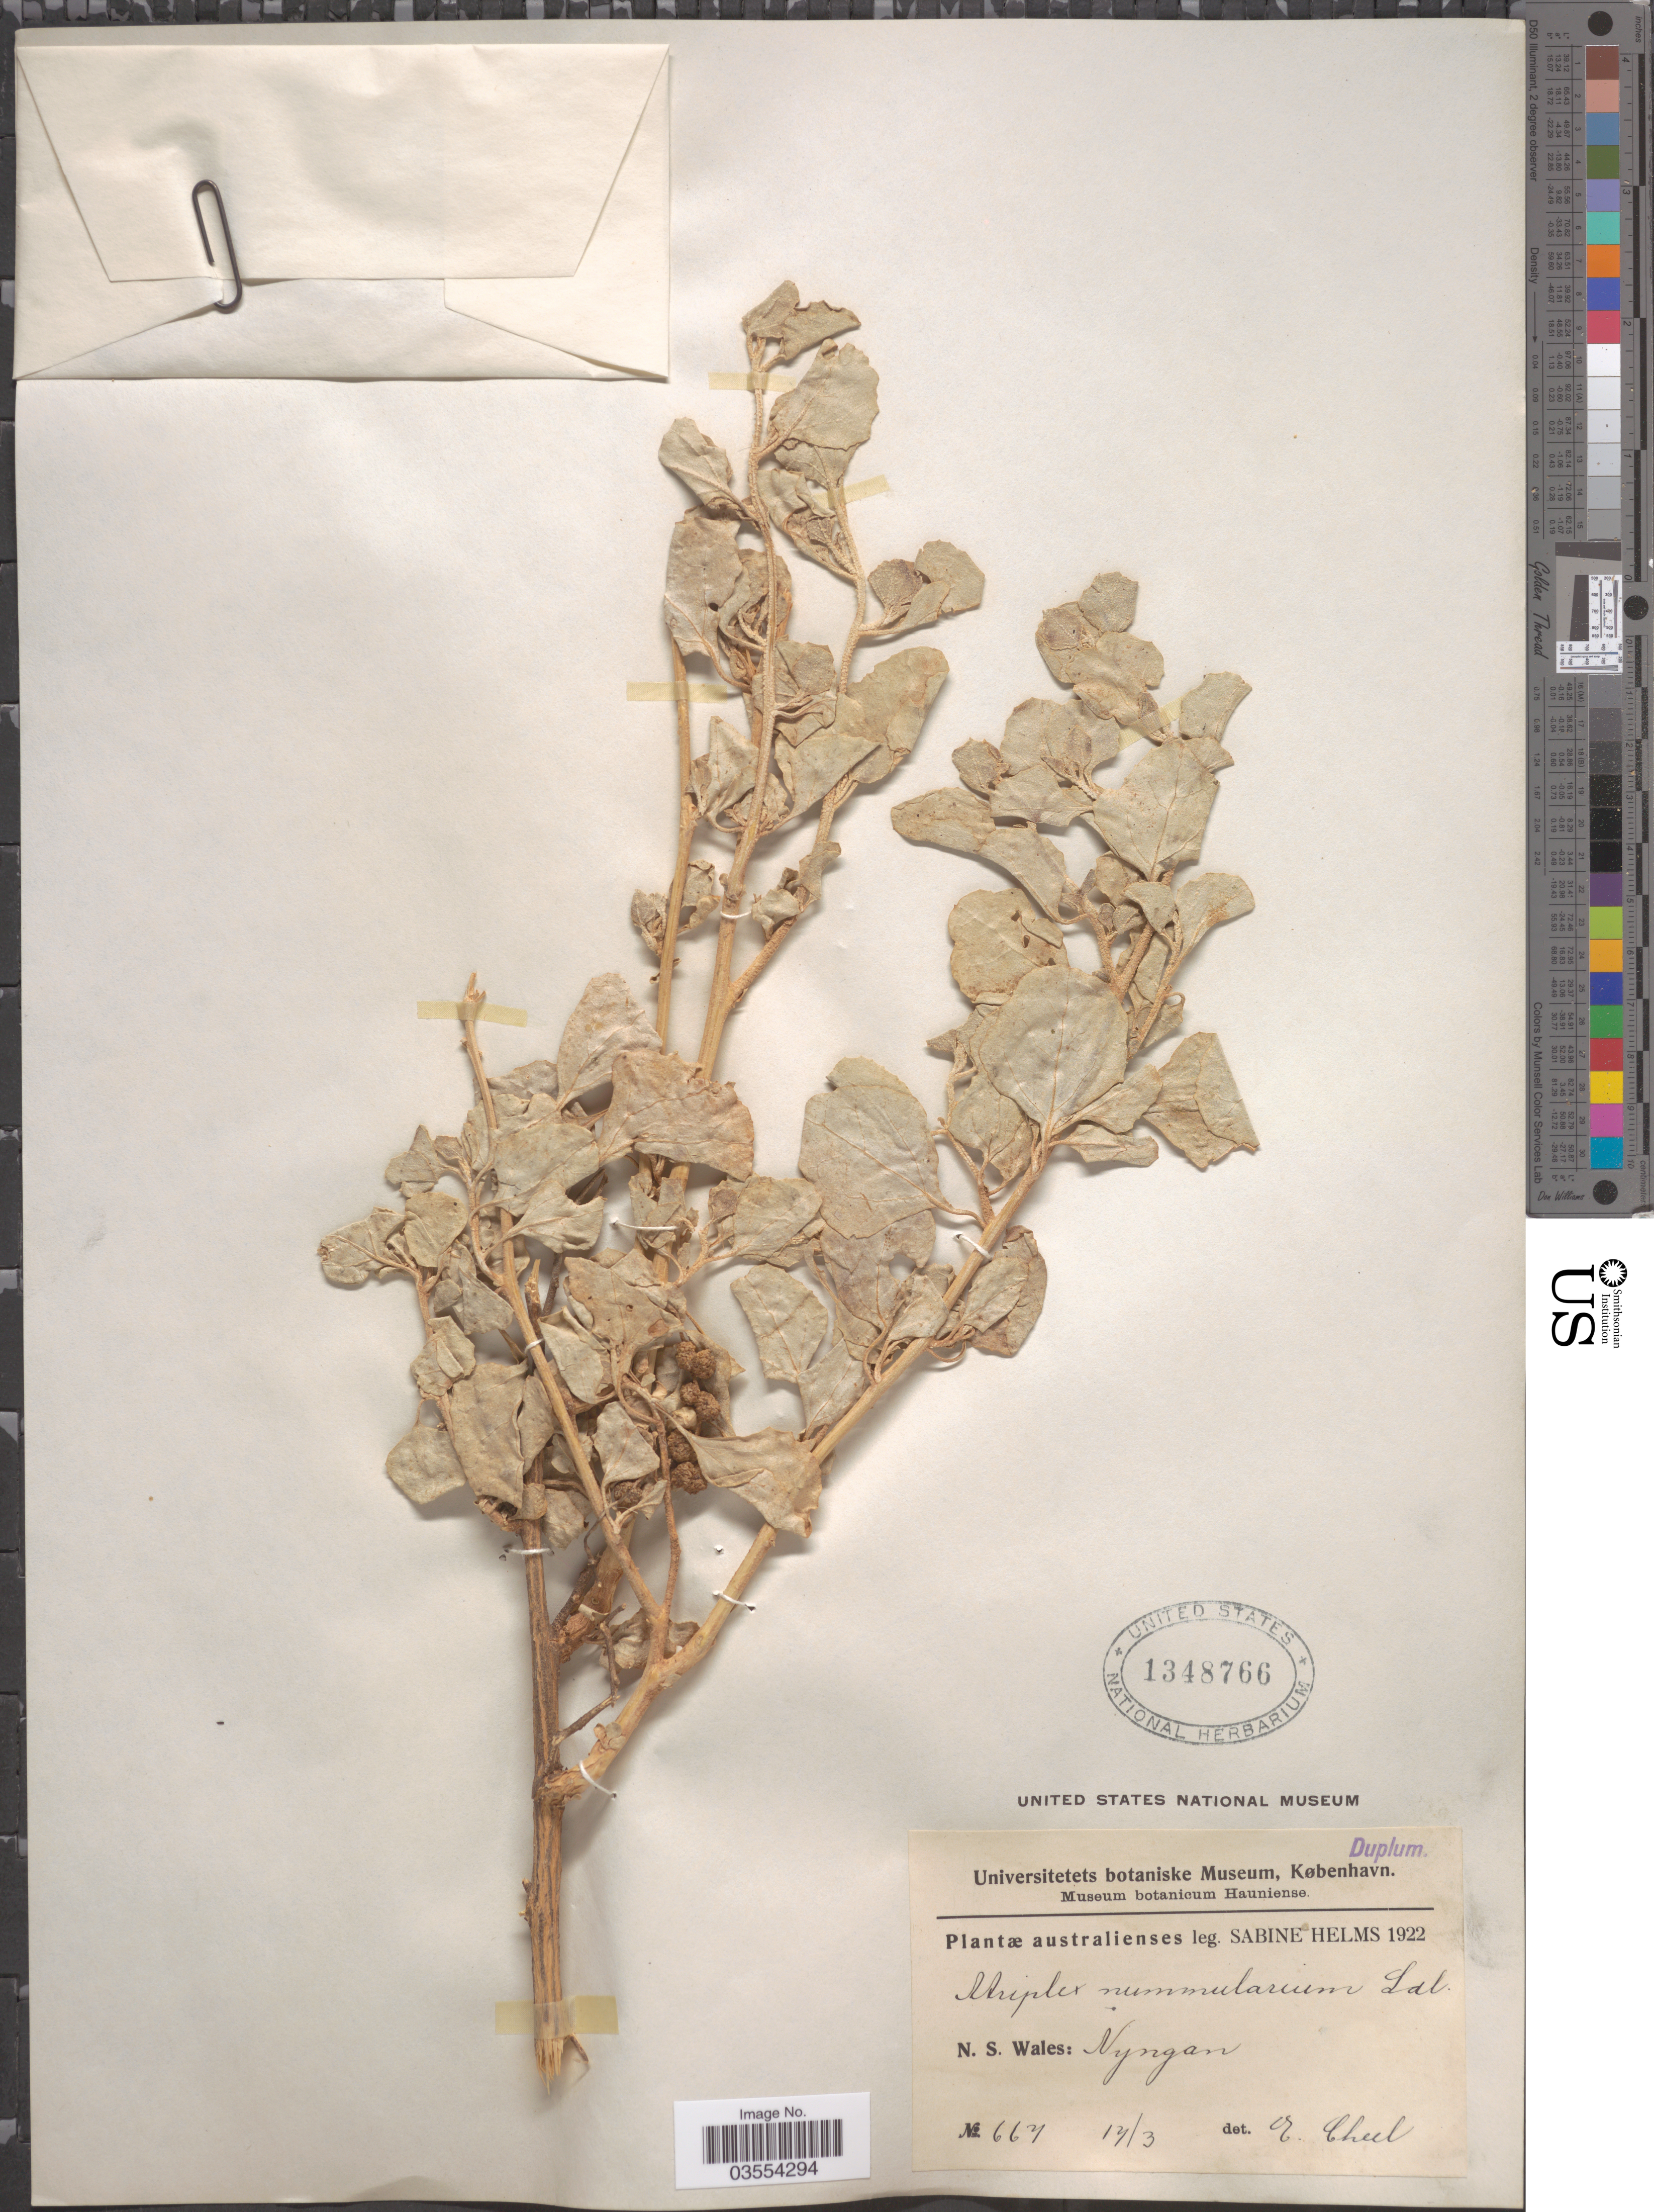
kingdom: Plantae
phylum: Tracheophyta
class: Magnoliopsida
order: Caryophyllales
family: Amaranthaceae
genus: Atriplex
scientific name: Atriplex nummularia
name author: Lindl.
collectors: S. Helms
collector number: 664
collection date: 1922-03-14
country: Australia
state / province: New South Wales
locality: Nyngan.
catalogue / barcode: US 1348766